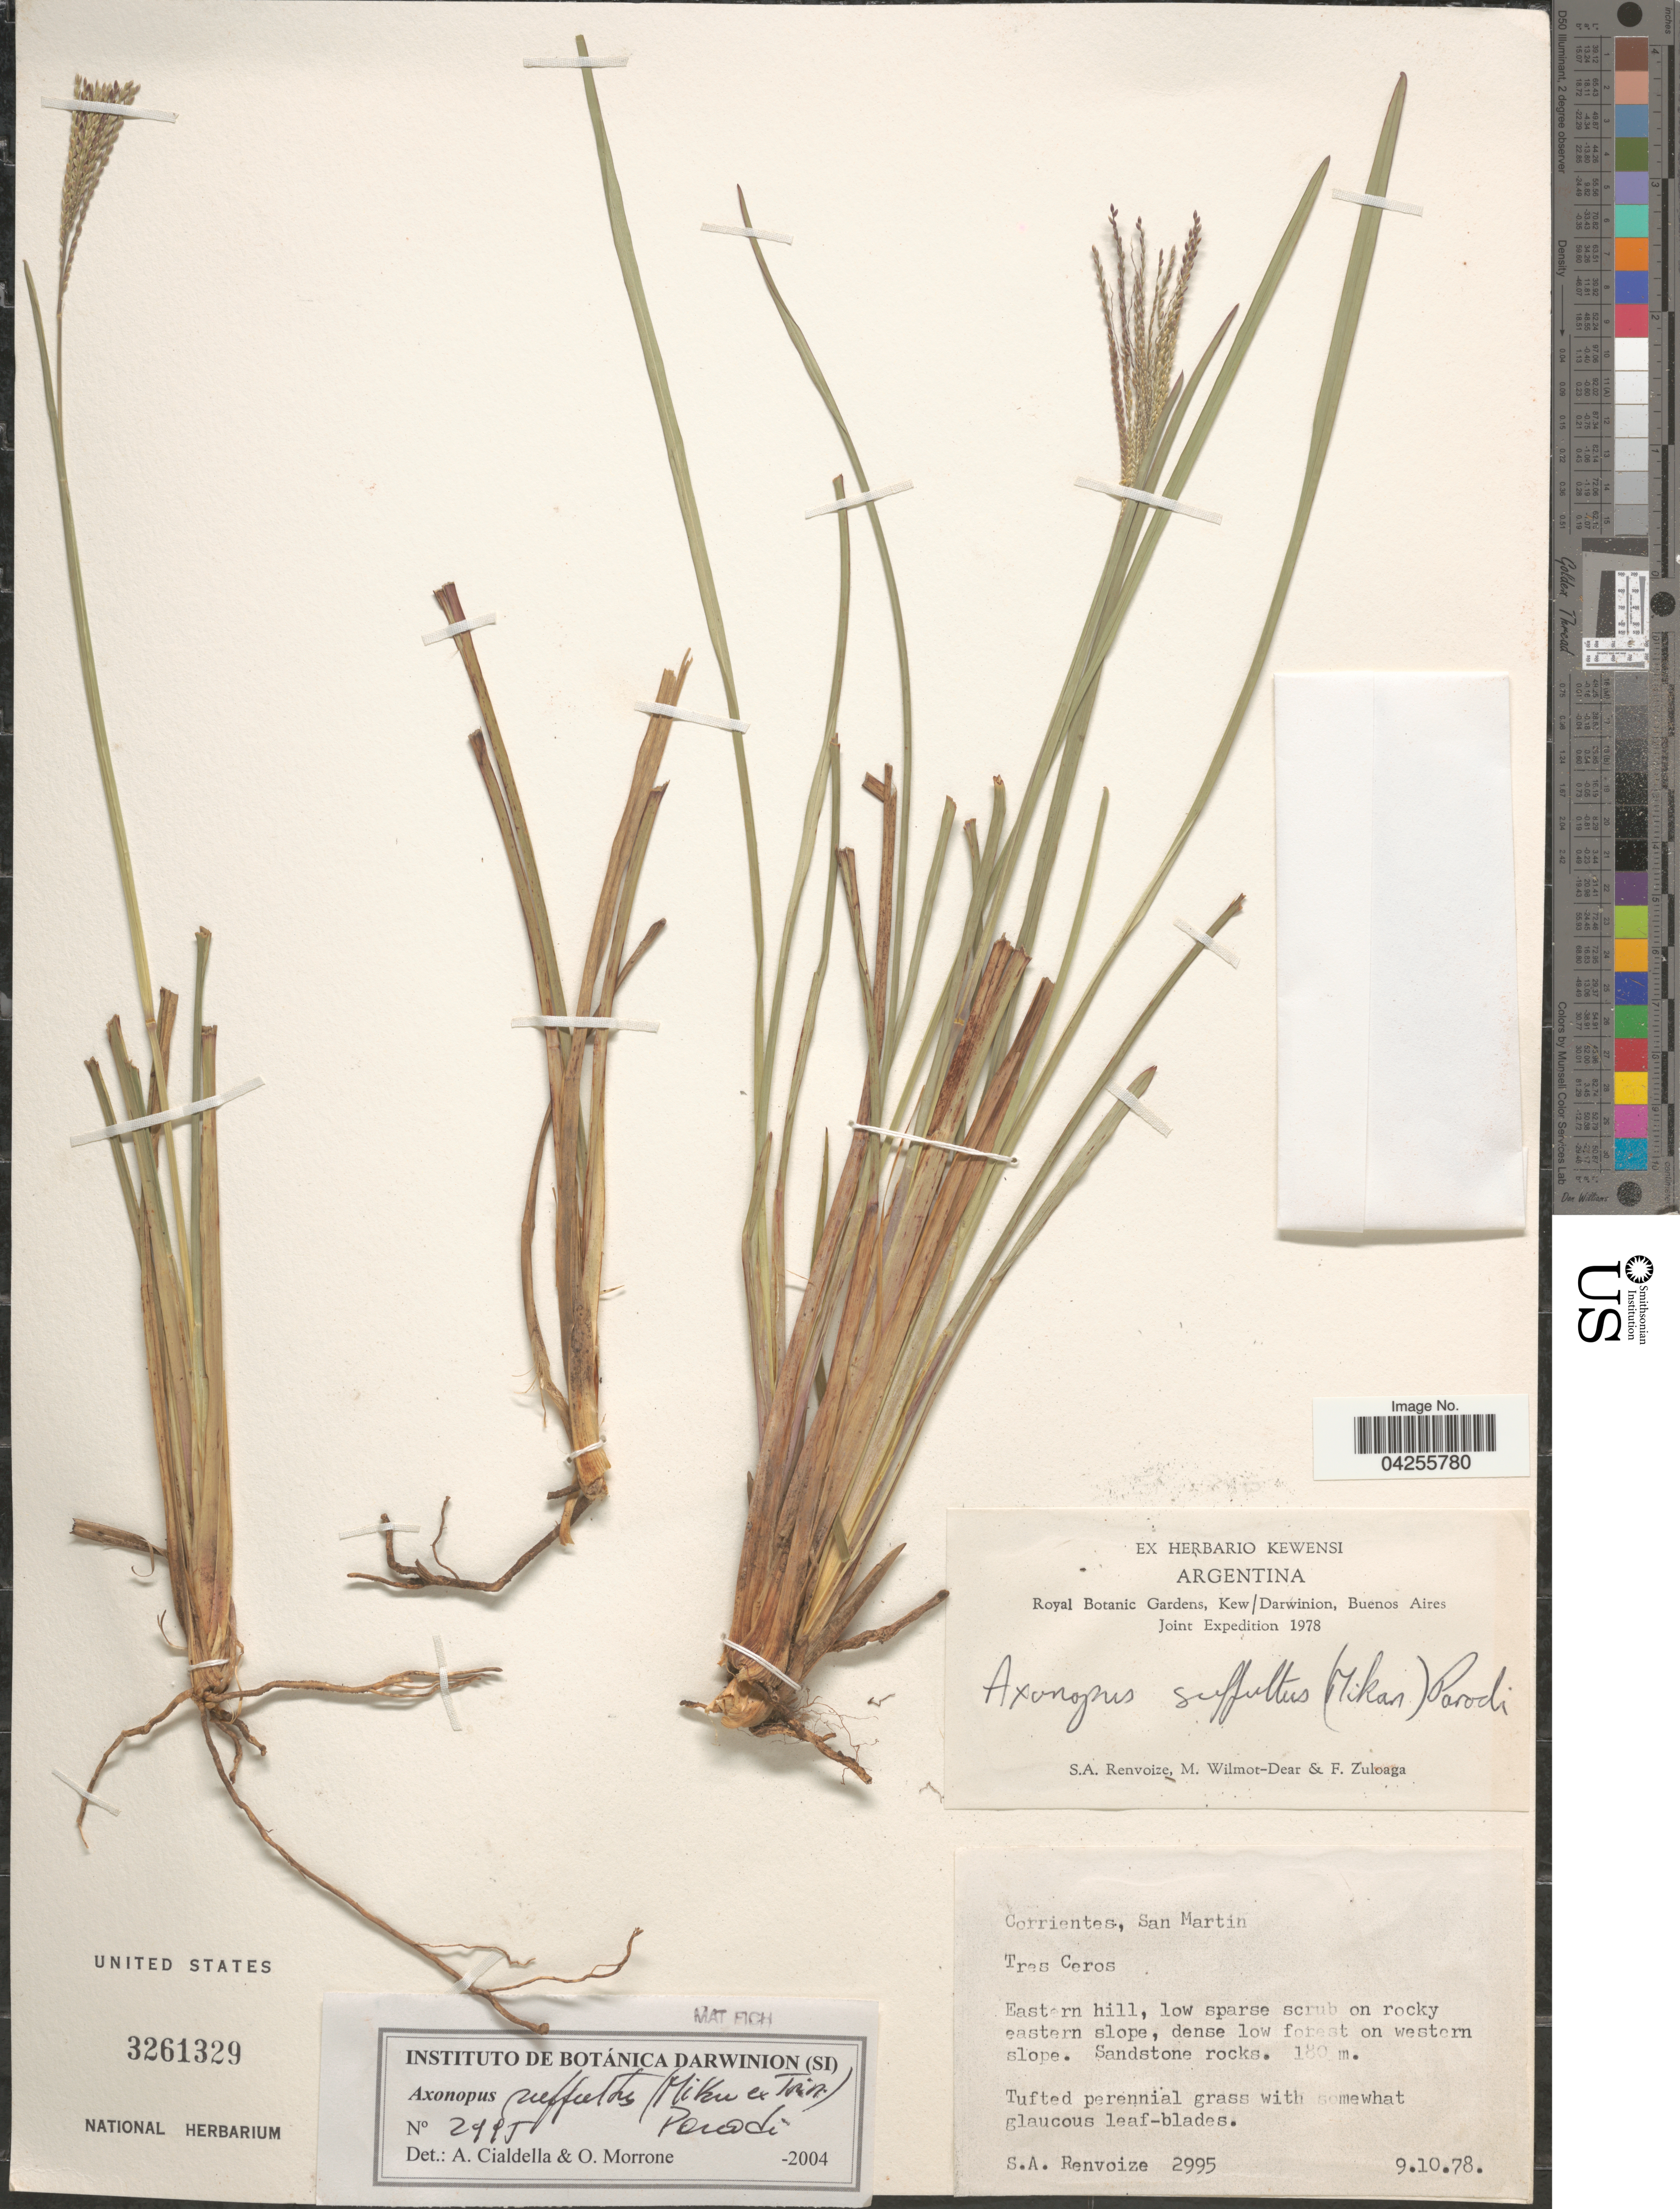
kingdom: Plantae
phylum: Tracheophyta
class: Liliopsida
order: Poales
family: Poaceae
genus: Axonopus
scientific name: Axonopus suffultus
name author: (Nees) Kuhlm.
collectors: S. A. Renvoize, M. Wilmot-Dear & F. Zuloaga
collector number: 2995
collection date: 1978-10-09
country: Argentina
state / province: Corrientes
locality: Royal Botanic Gardens, Kew/Darwinion, Buenos Aires Joint Expedition 1978. Corrientes, San Martin. Tras Ceros. Eastern hill, low sparse scrub on rocky eastern slope, dense low forest on western slope.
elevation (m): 180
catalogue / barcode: US 3261329